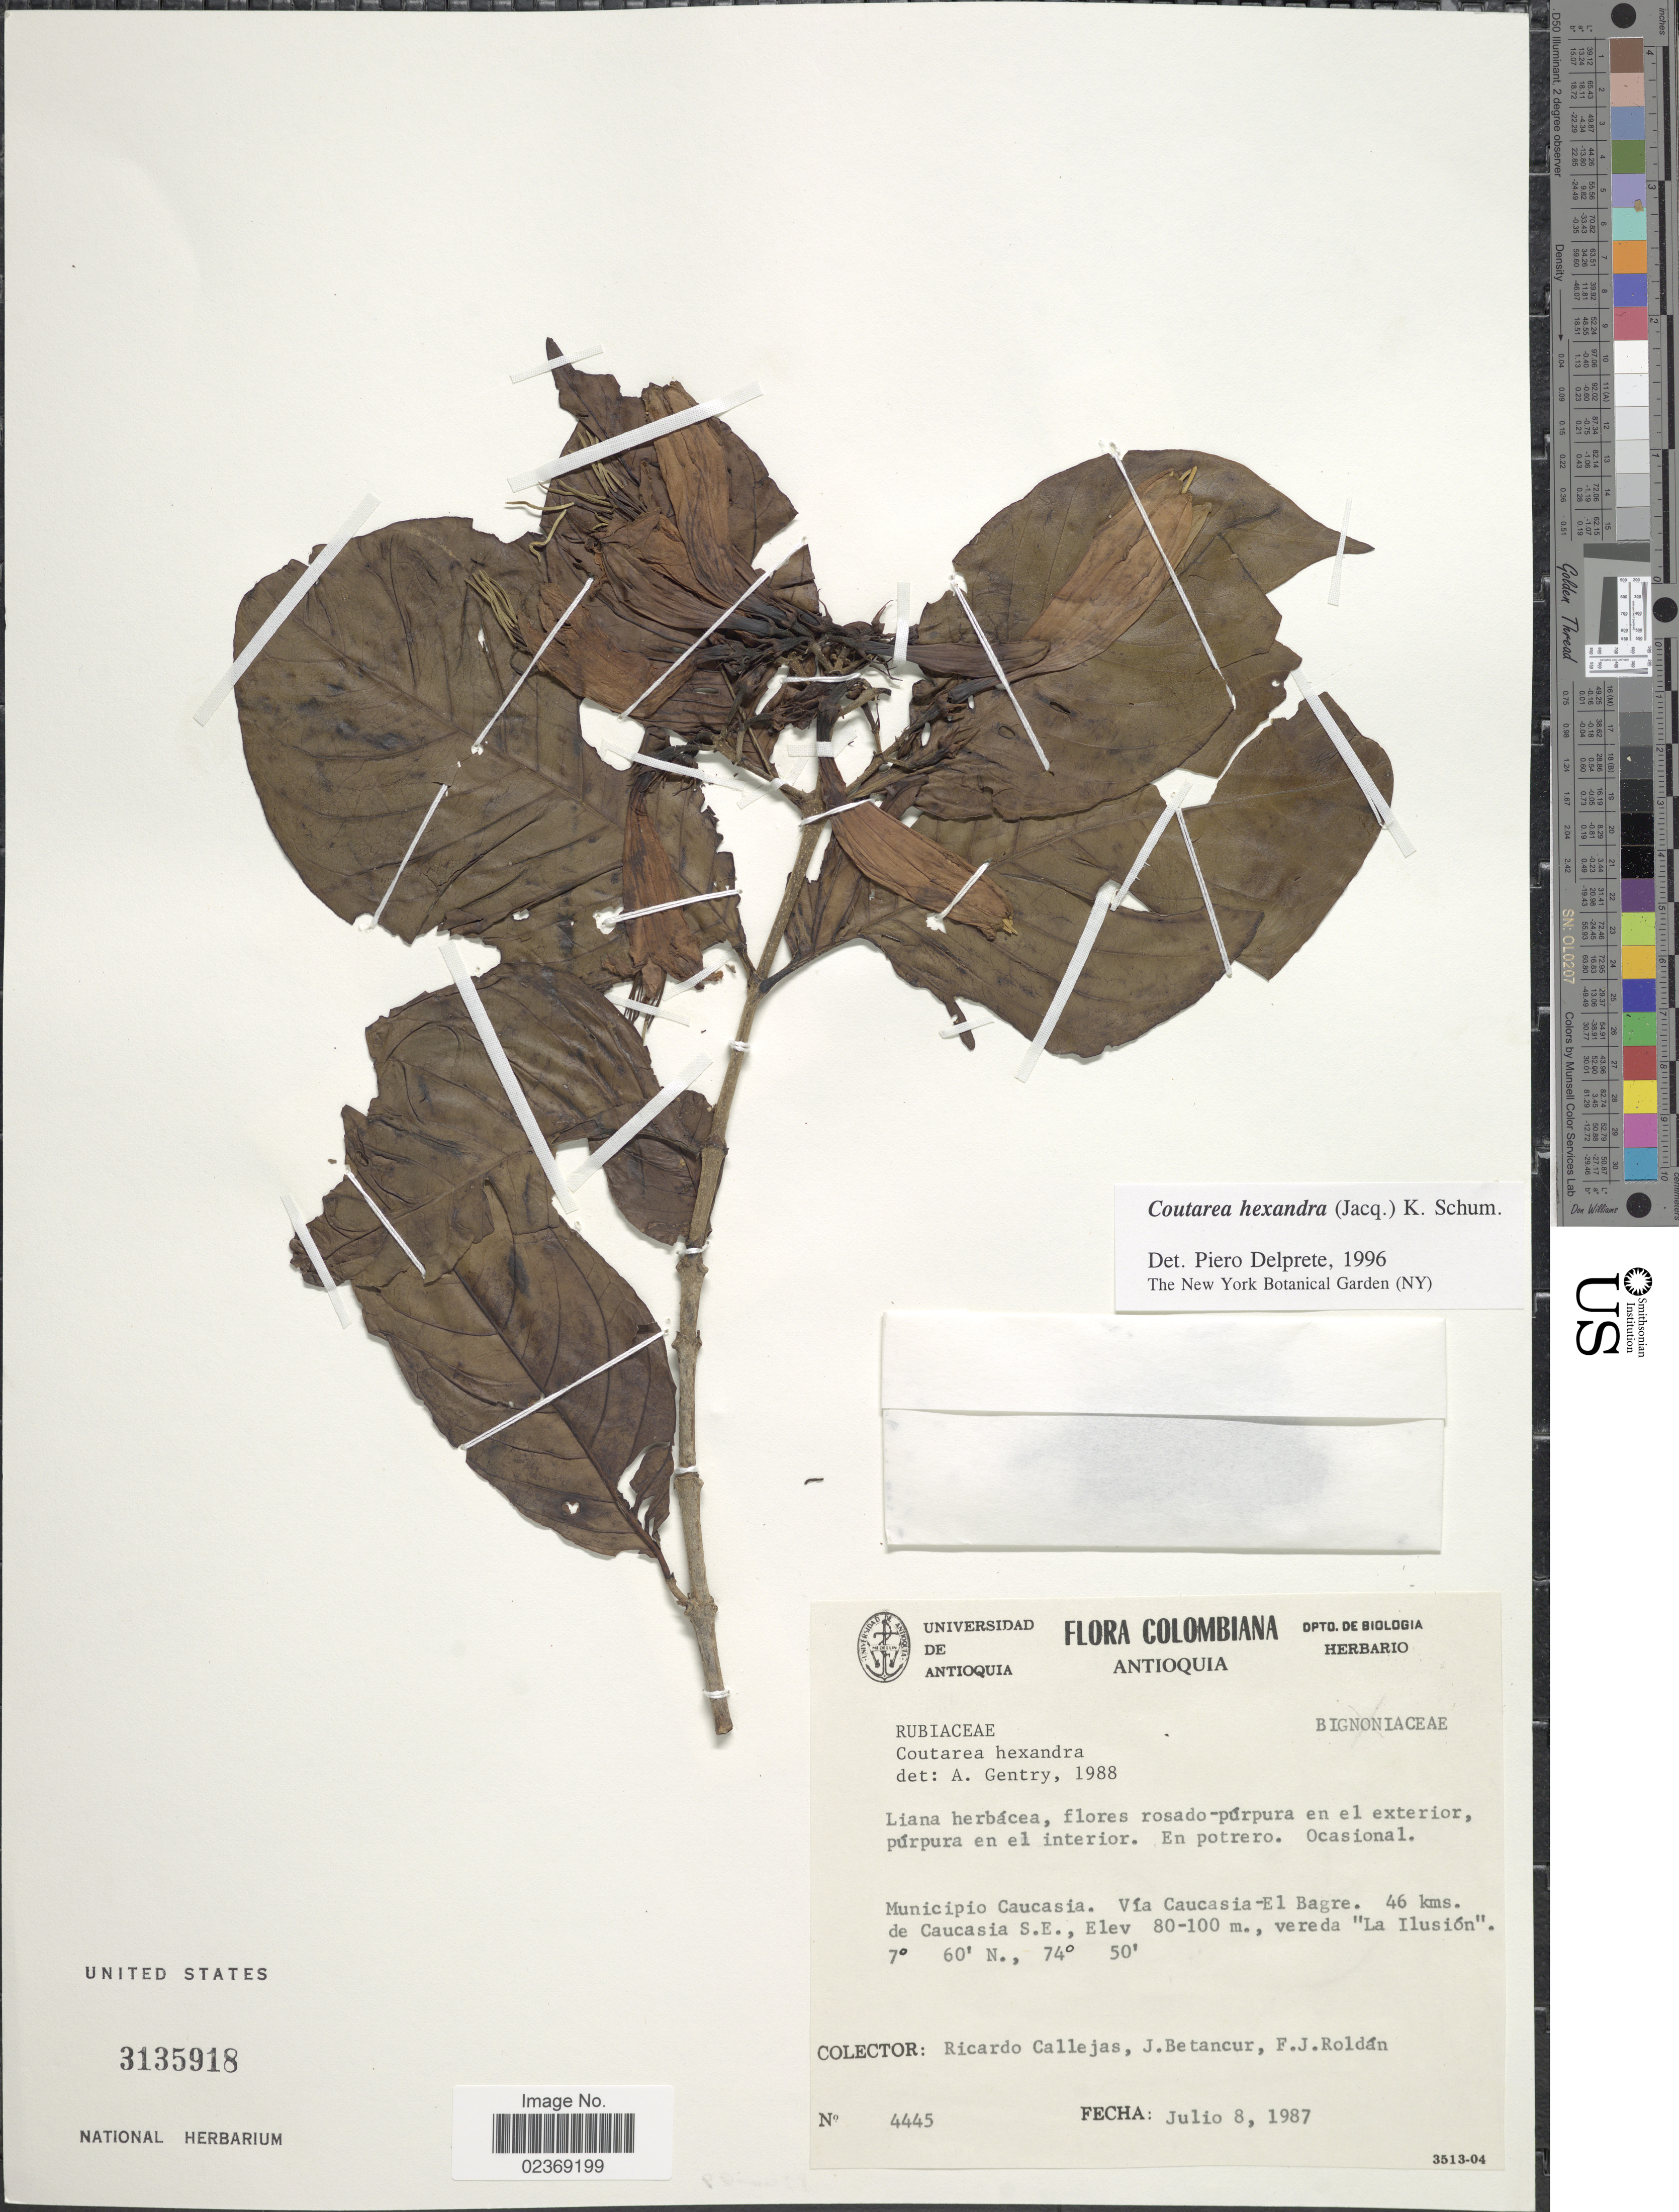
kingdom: Plantae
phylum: Tracheophyta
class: Magnoliopsida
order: Gentianales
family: Rubiaceae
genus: Coutarea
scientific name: Coutarea hexandra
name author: (Jacq.) K. Schum.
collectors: R. Callejas, J. Betancur & F. J. Roldán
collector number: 4445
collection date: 1987-07-08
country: Colombia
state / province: Antioquia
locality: Municipio Caucasia. Via Caucasia-El Bagre. 46 kms. de Caucasia S. E., vereda "La Ilusion"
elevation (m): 80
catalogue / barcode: US 3135918